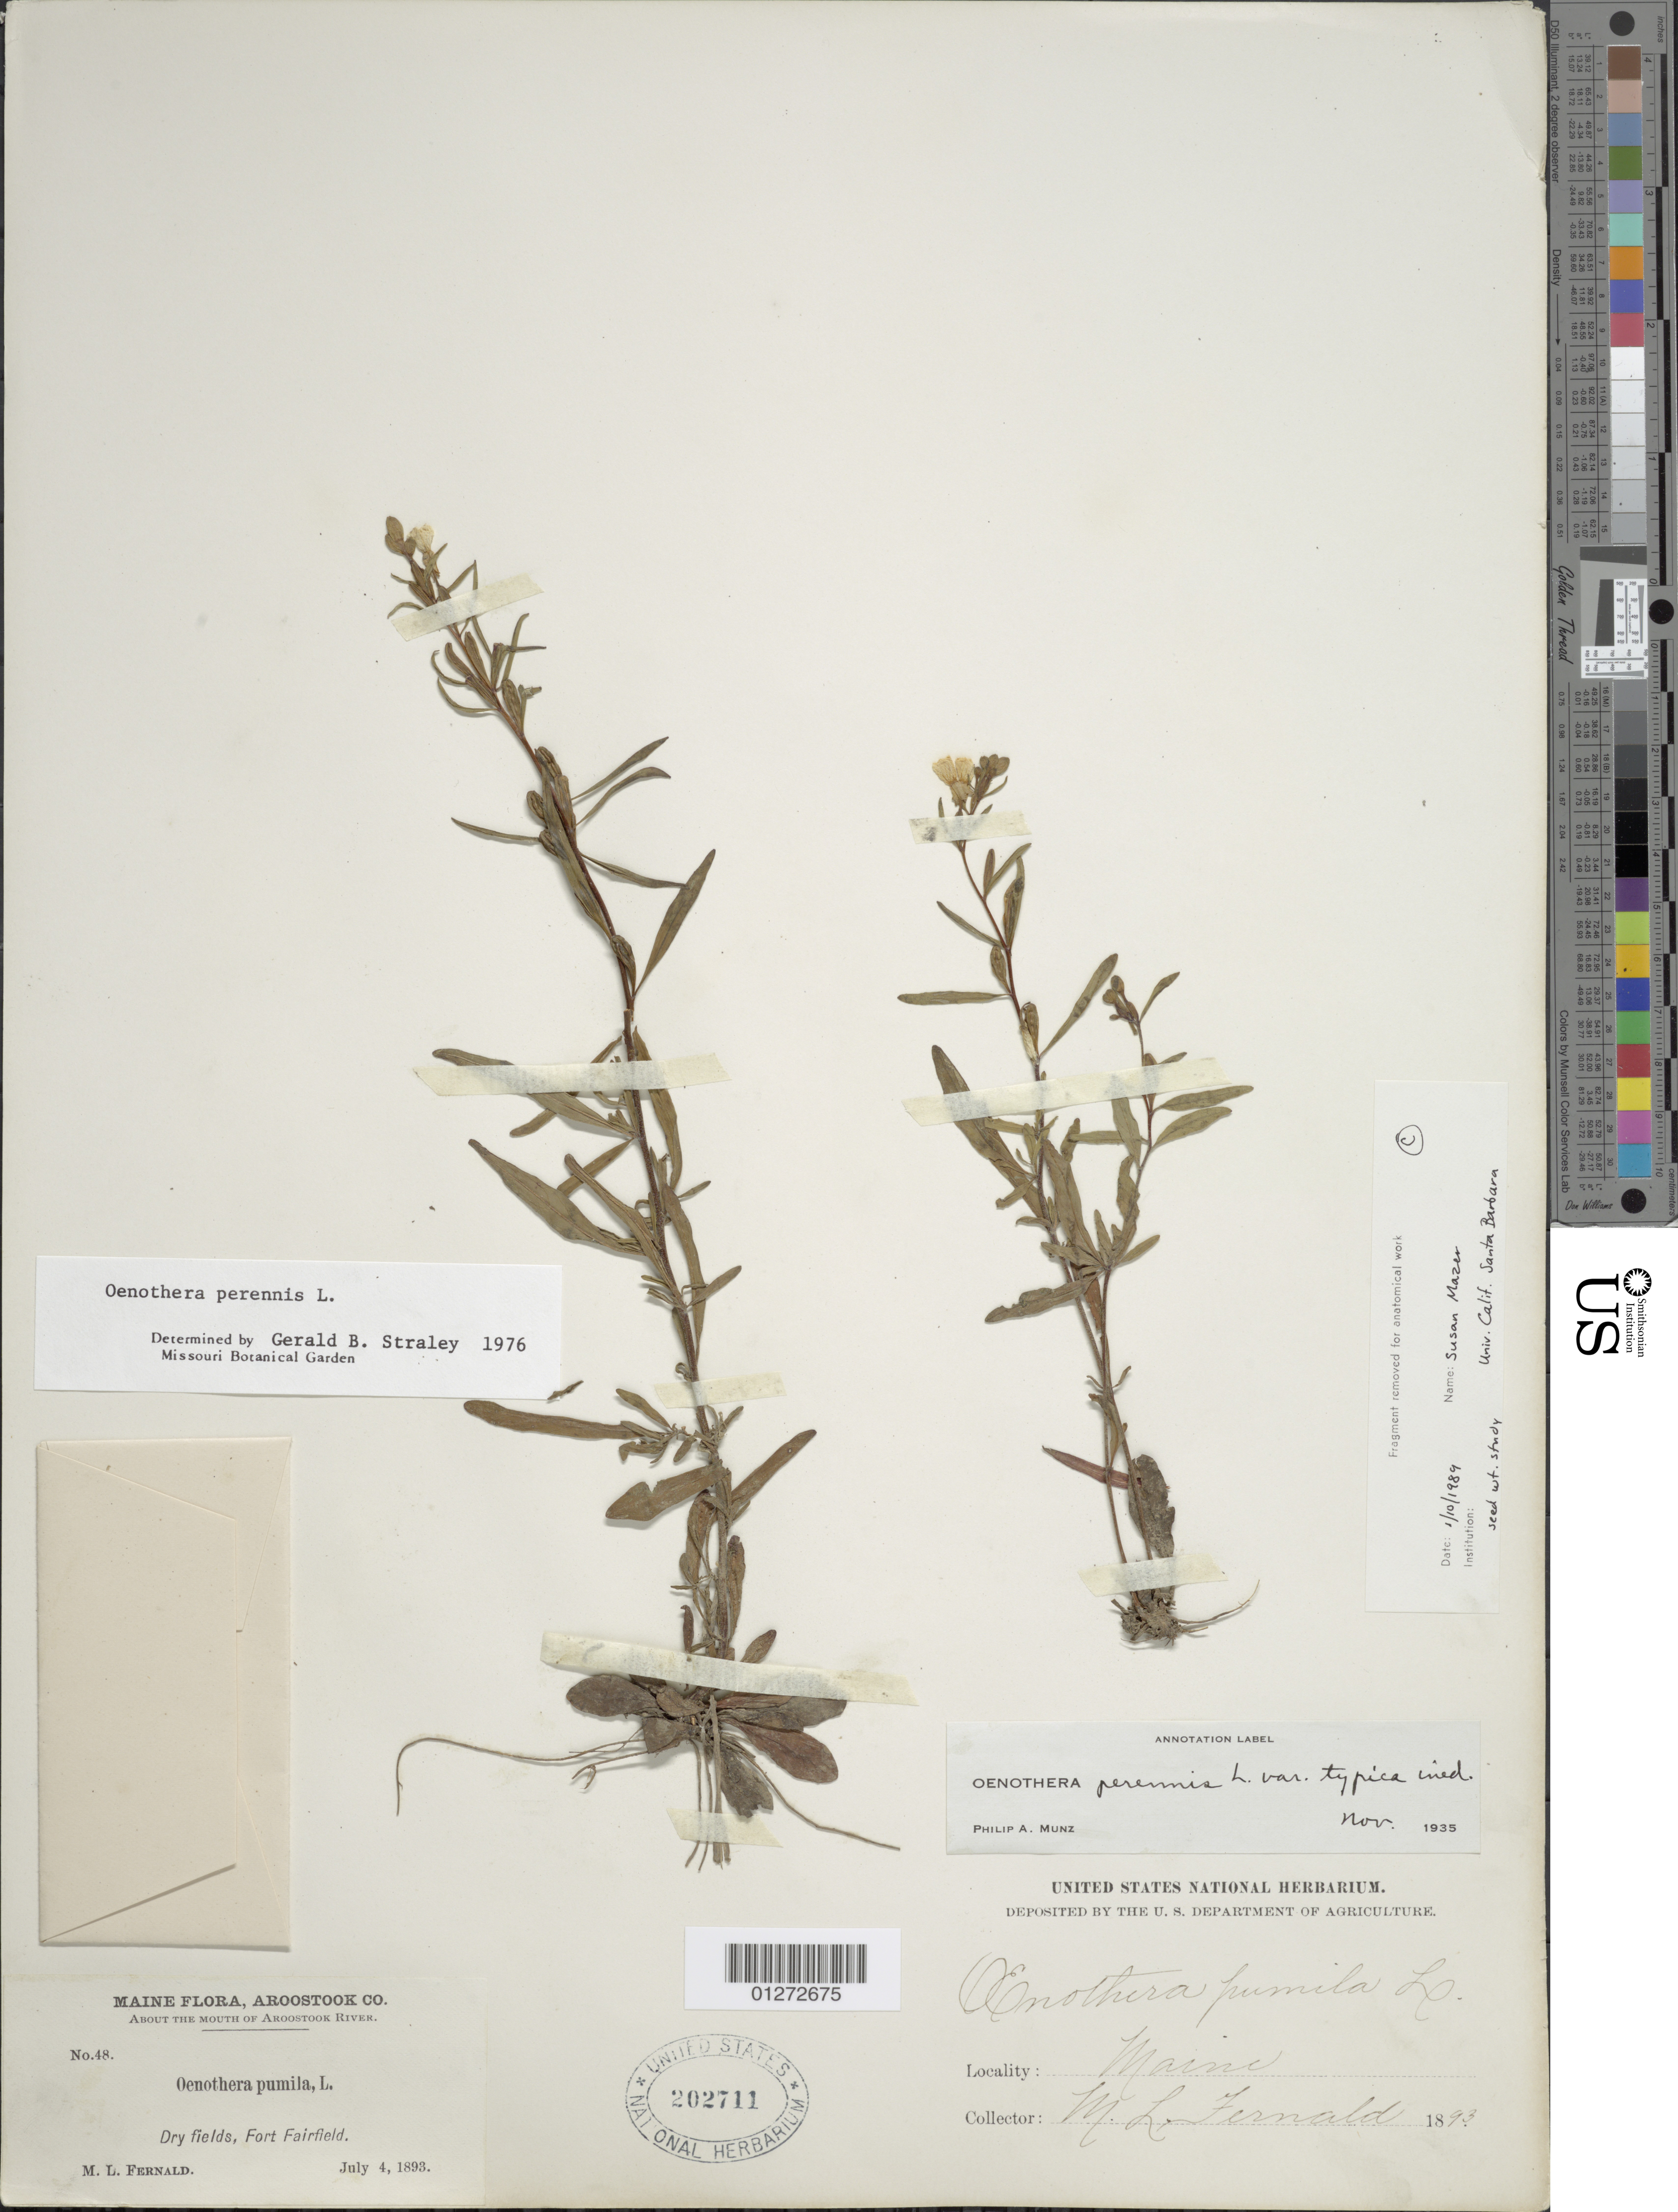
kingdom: Plantae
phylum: Tracheophyta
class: Magnoliopsida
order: Myrtales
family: Onagraceae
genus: Oenothera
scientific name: Oenothera perennis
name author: L.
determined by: Straley, G. B.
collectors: M. L. Fernald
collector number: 48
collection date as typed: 04 Jul 1893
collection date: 1893-07-04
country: United States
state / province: Maine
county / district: Aroostook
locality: Fort Fairfield, about the mouth of Aroostook River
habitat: Dry fields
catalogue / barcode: US 202711